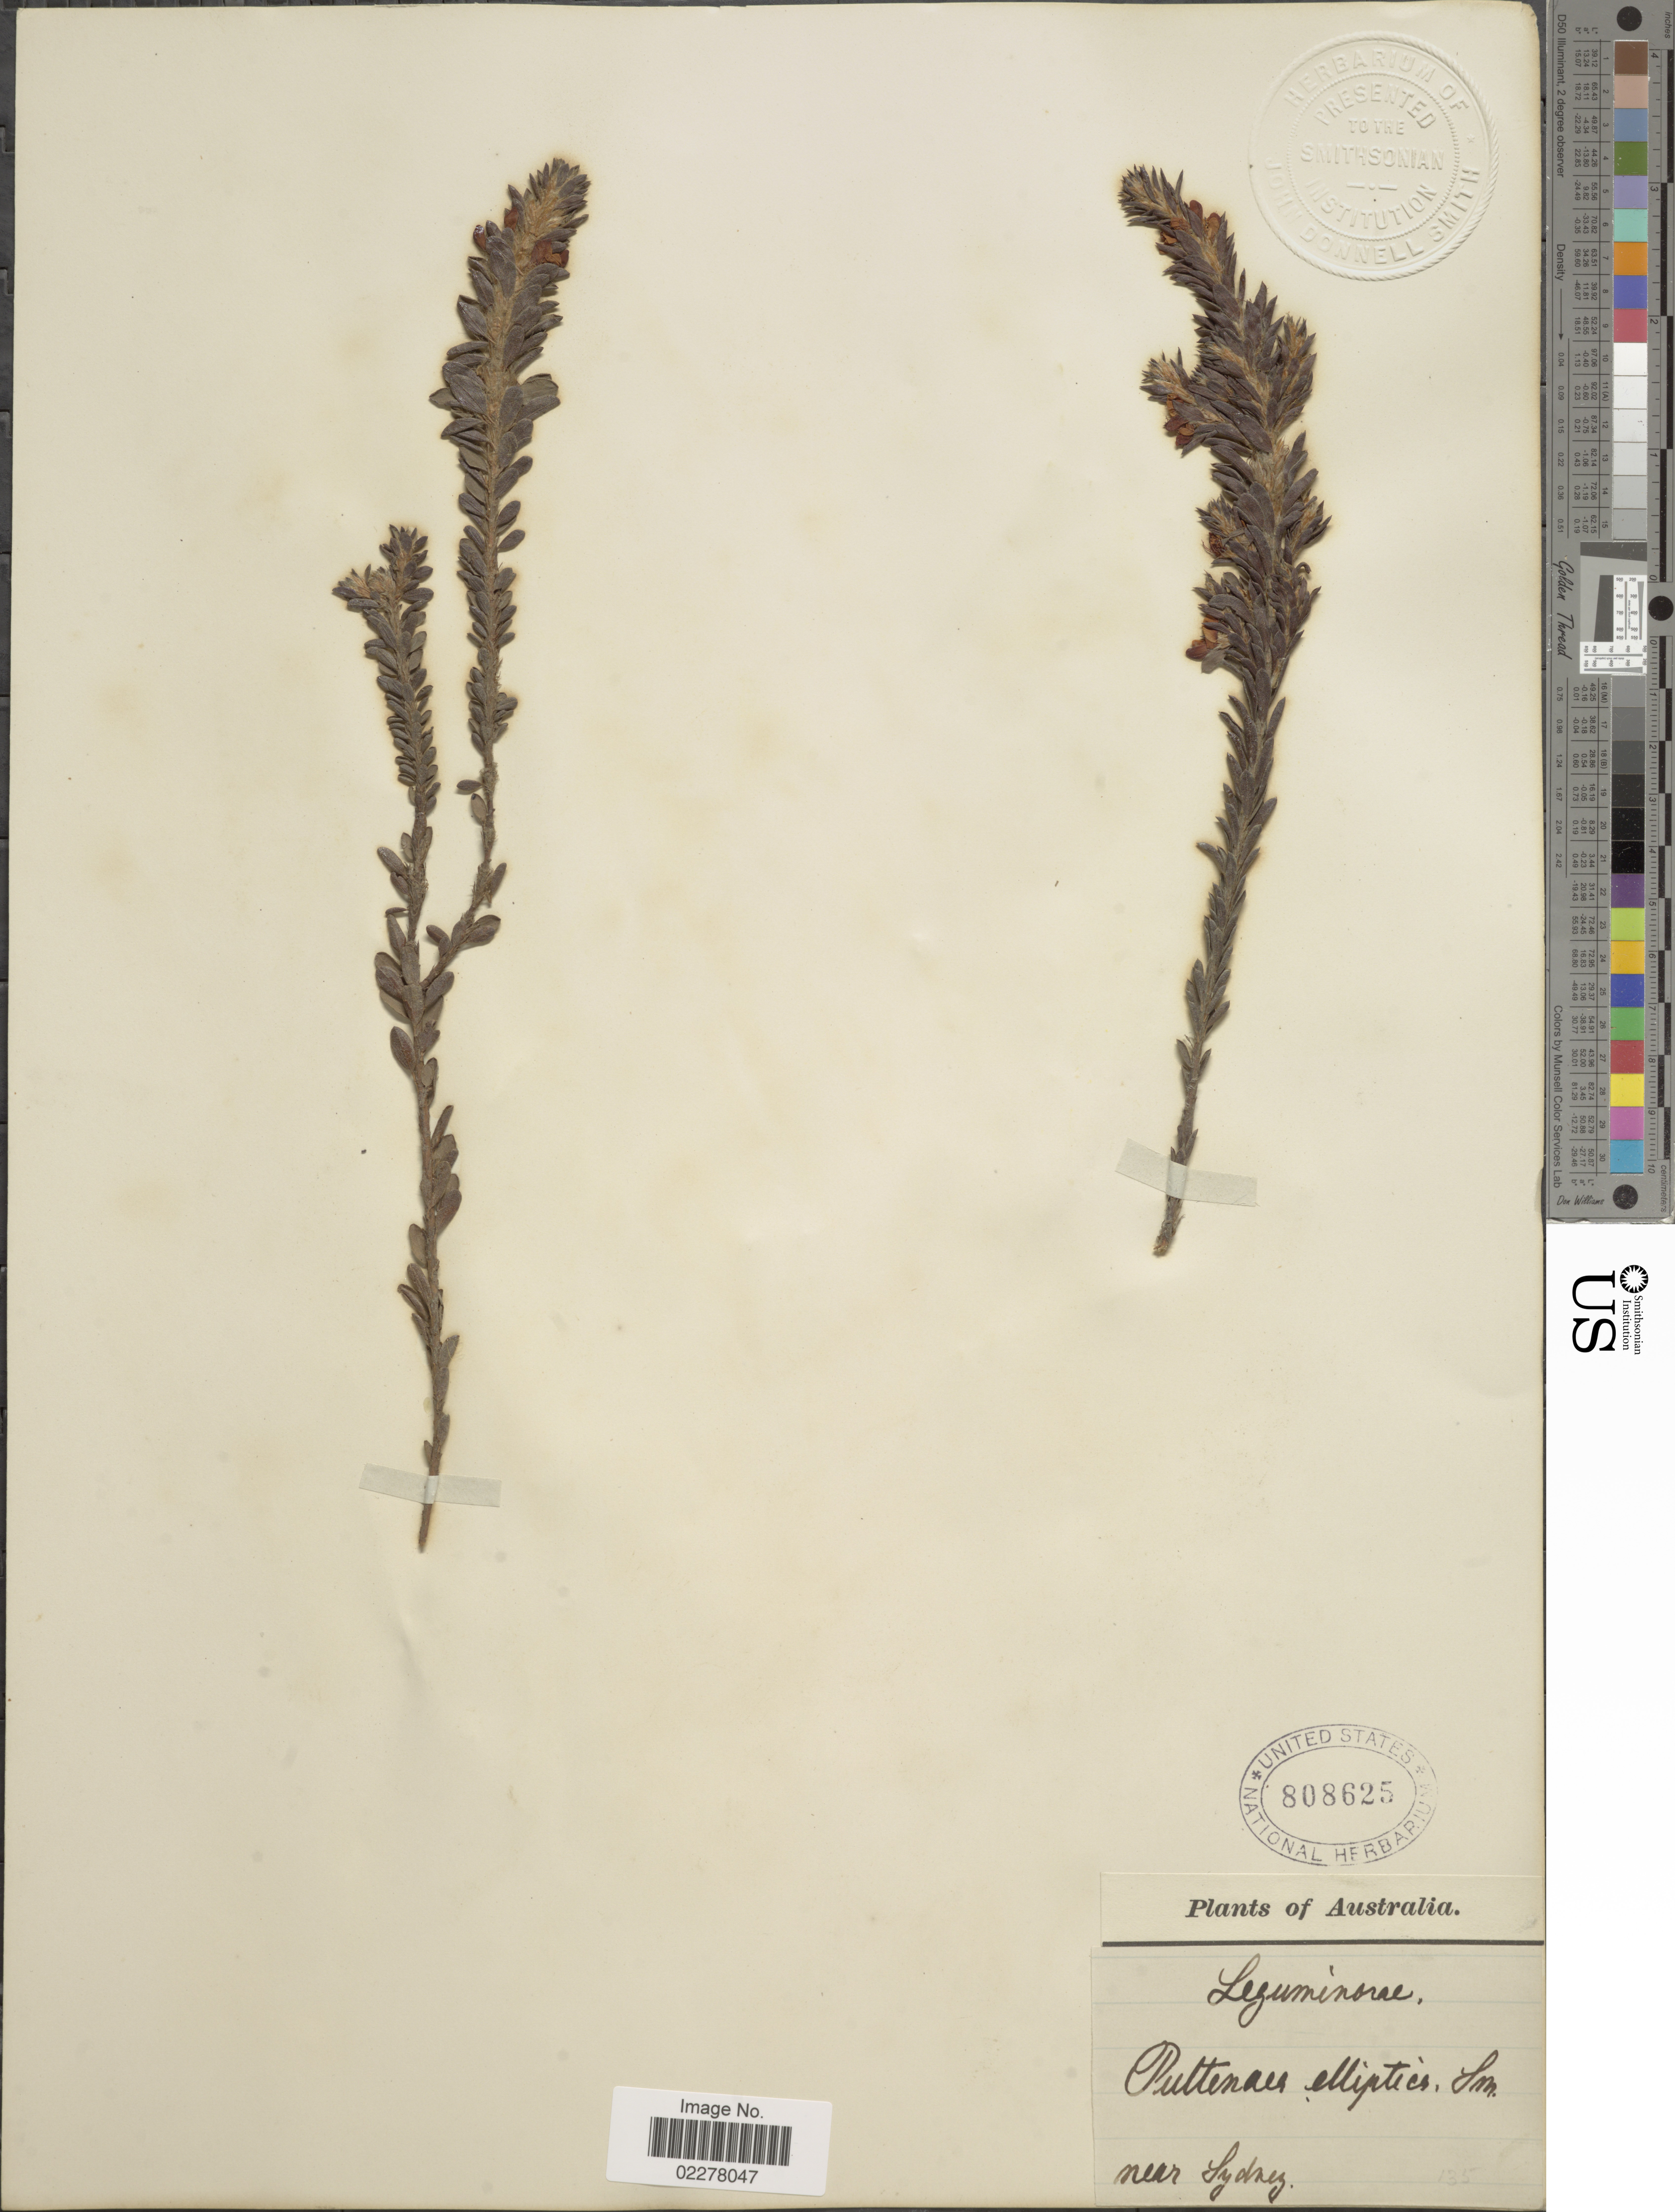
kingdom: Plantae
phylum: Tracheophyta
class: Magnoliopsida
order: Fabales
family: Fabaceae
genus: Pultenaea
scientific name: Pultenaea tuberculata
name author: Pers.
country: Australia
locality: Near Sydney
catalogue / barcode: US 808625